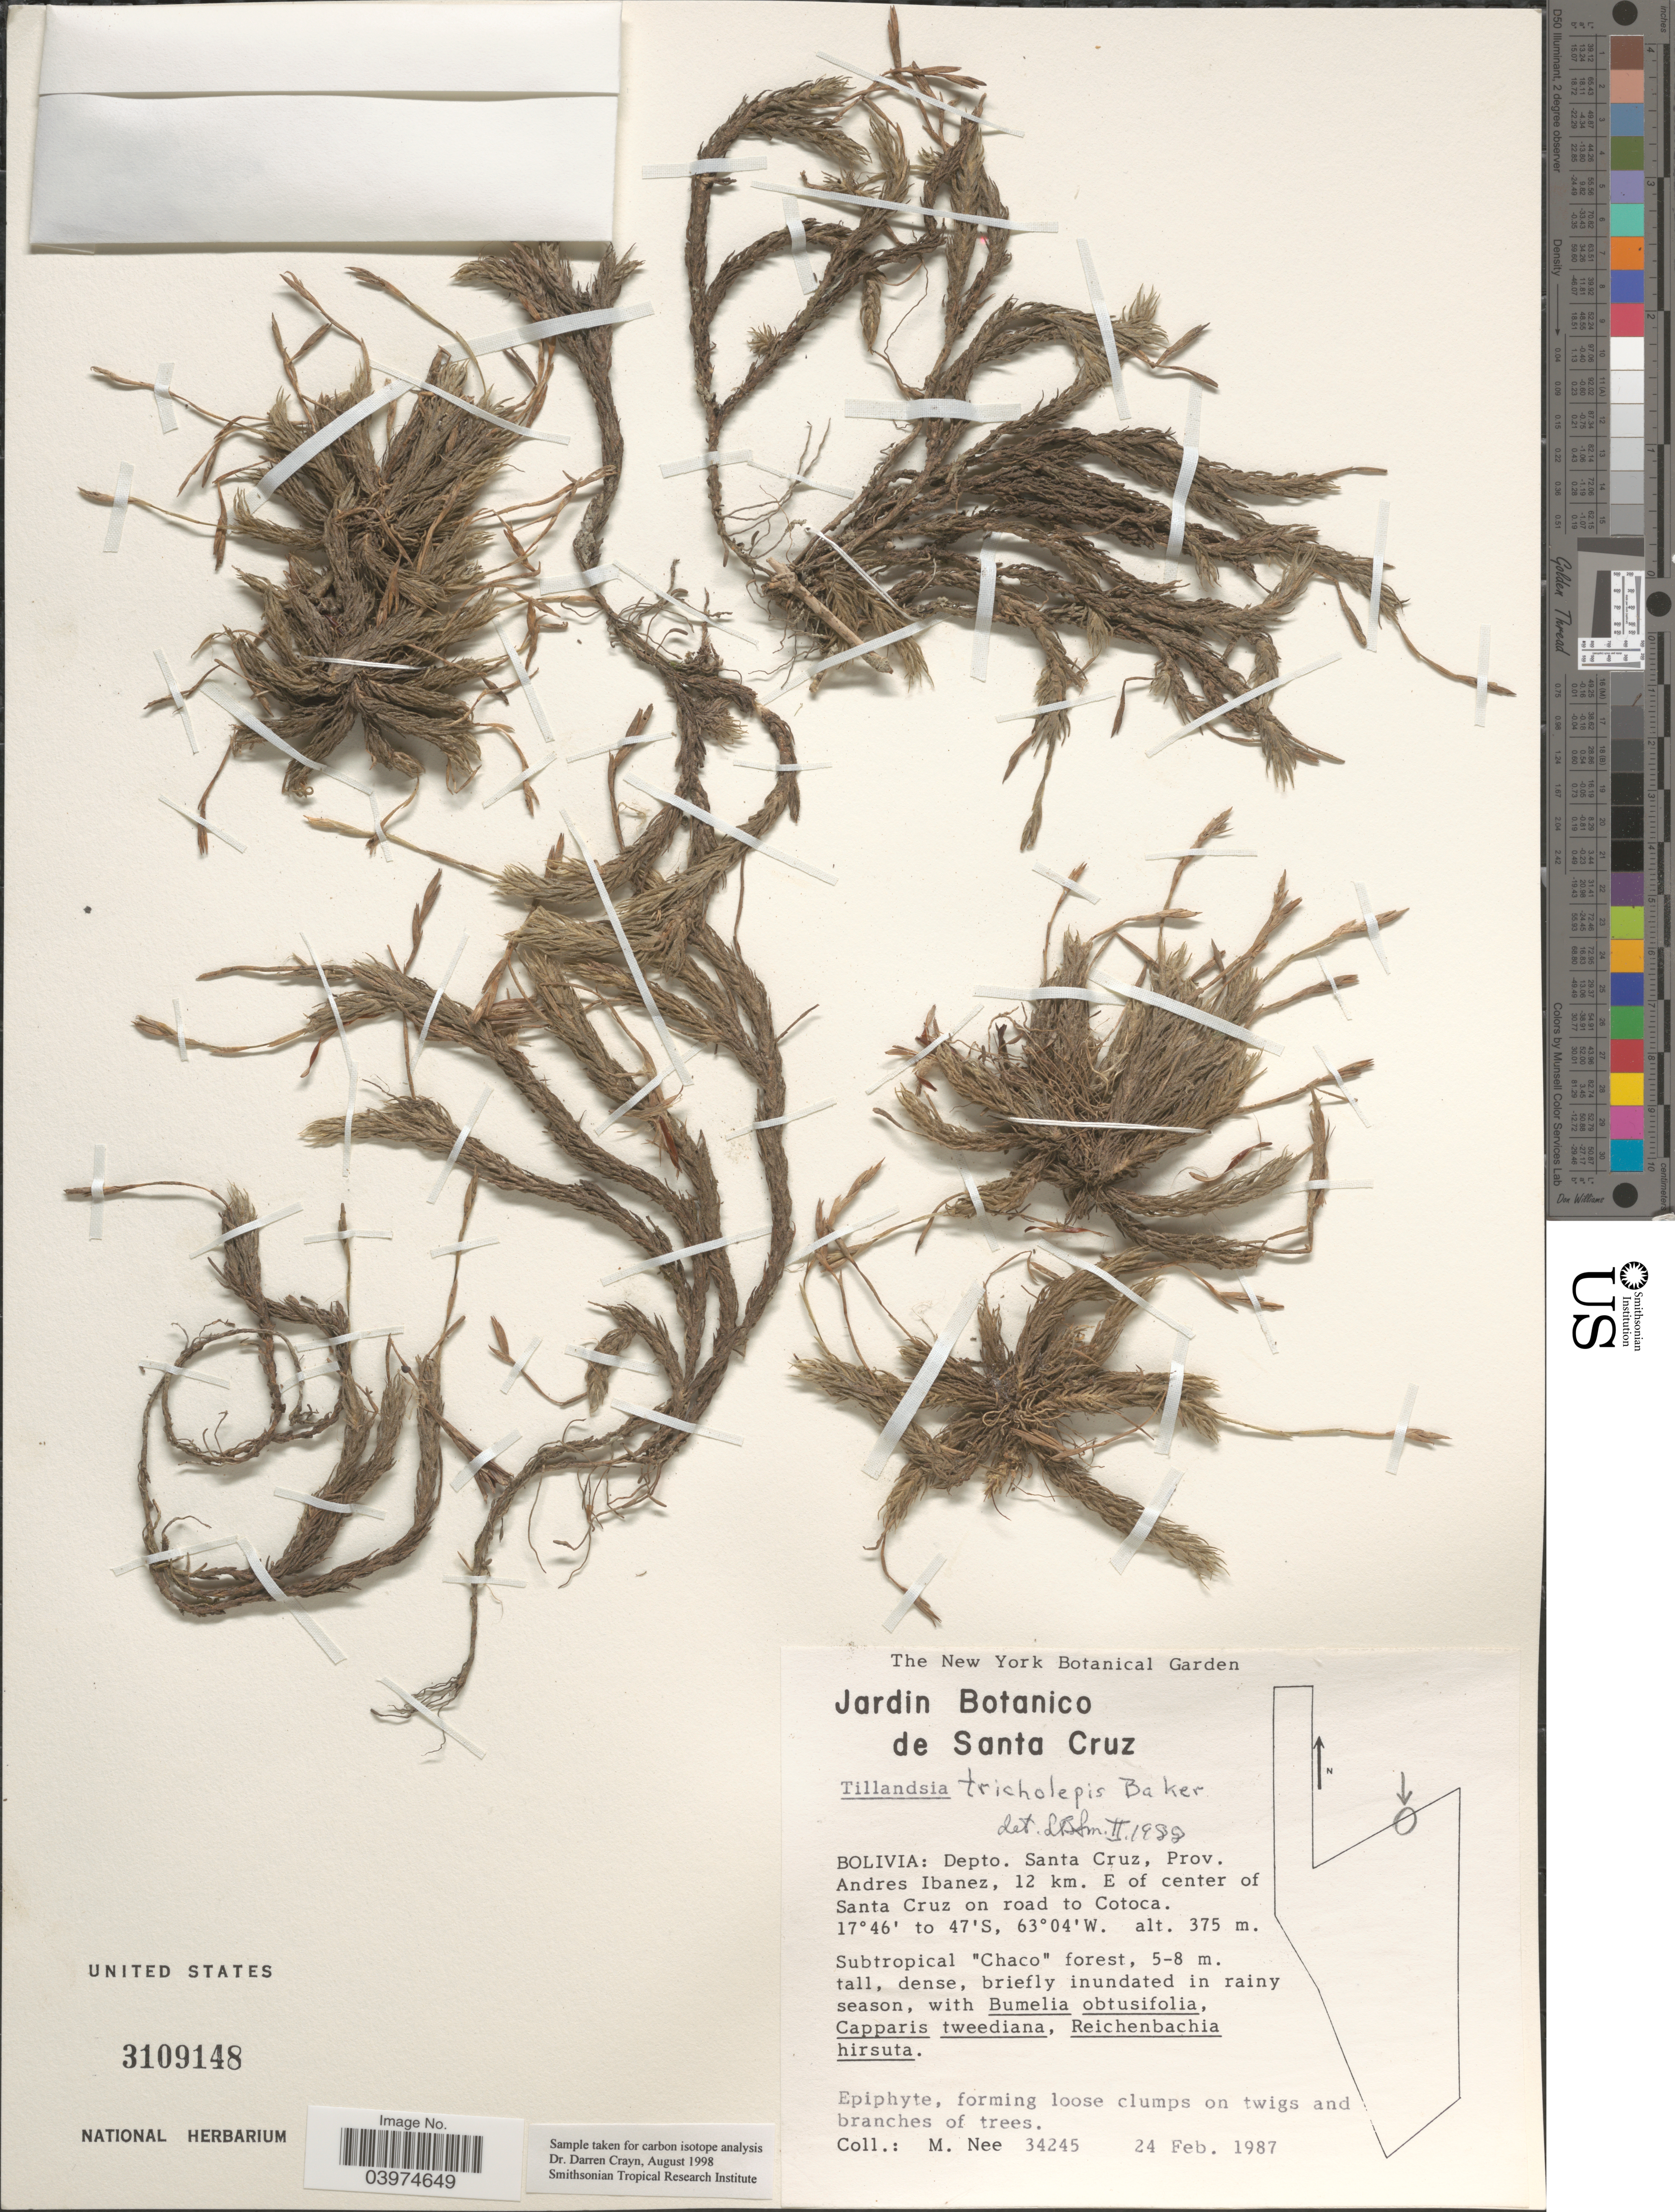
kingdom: Plantae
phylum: Tracheophyta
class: Liliopsida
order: Poales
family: Bromeliaceae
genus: Tillandsia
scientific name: Tillandsia tricholepis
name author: Baker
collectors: M. Nee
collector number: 34245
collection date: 1987-02-24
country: Bolivia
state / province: Santa Cruz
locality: Depto. Santa Cruz, Prov. Andres Ibanez, 12 km. E of center of Santa Cruz on road to Cotoca.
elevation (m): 375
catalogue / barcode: US 3109148